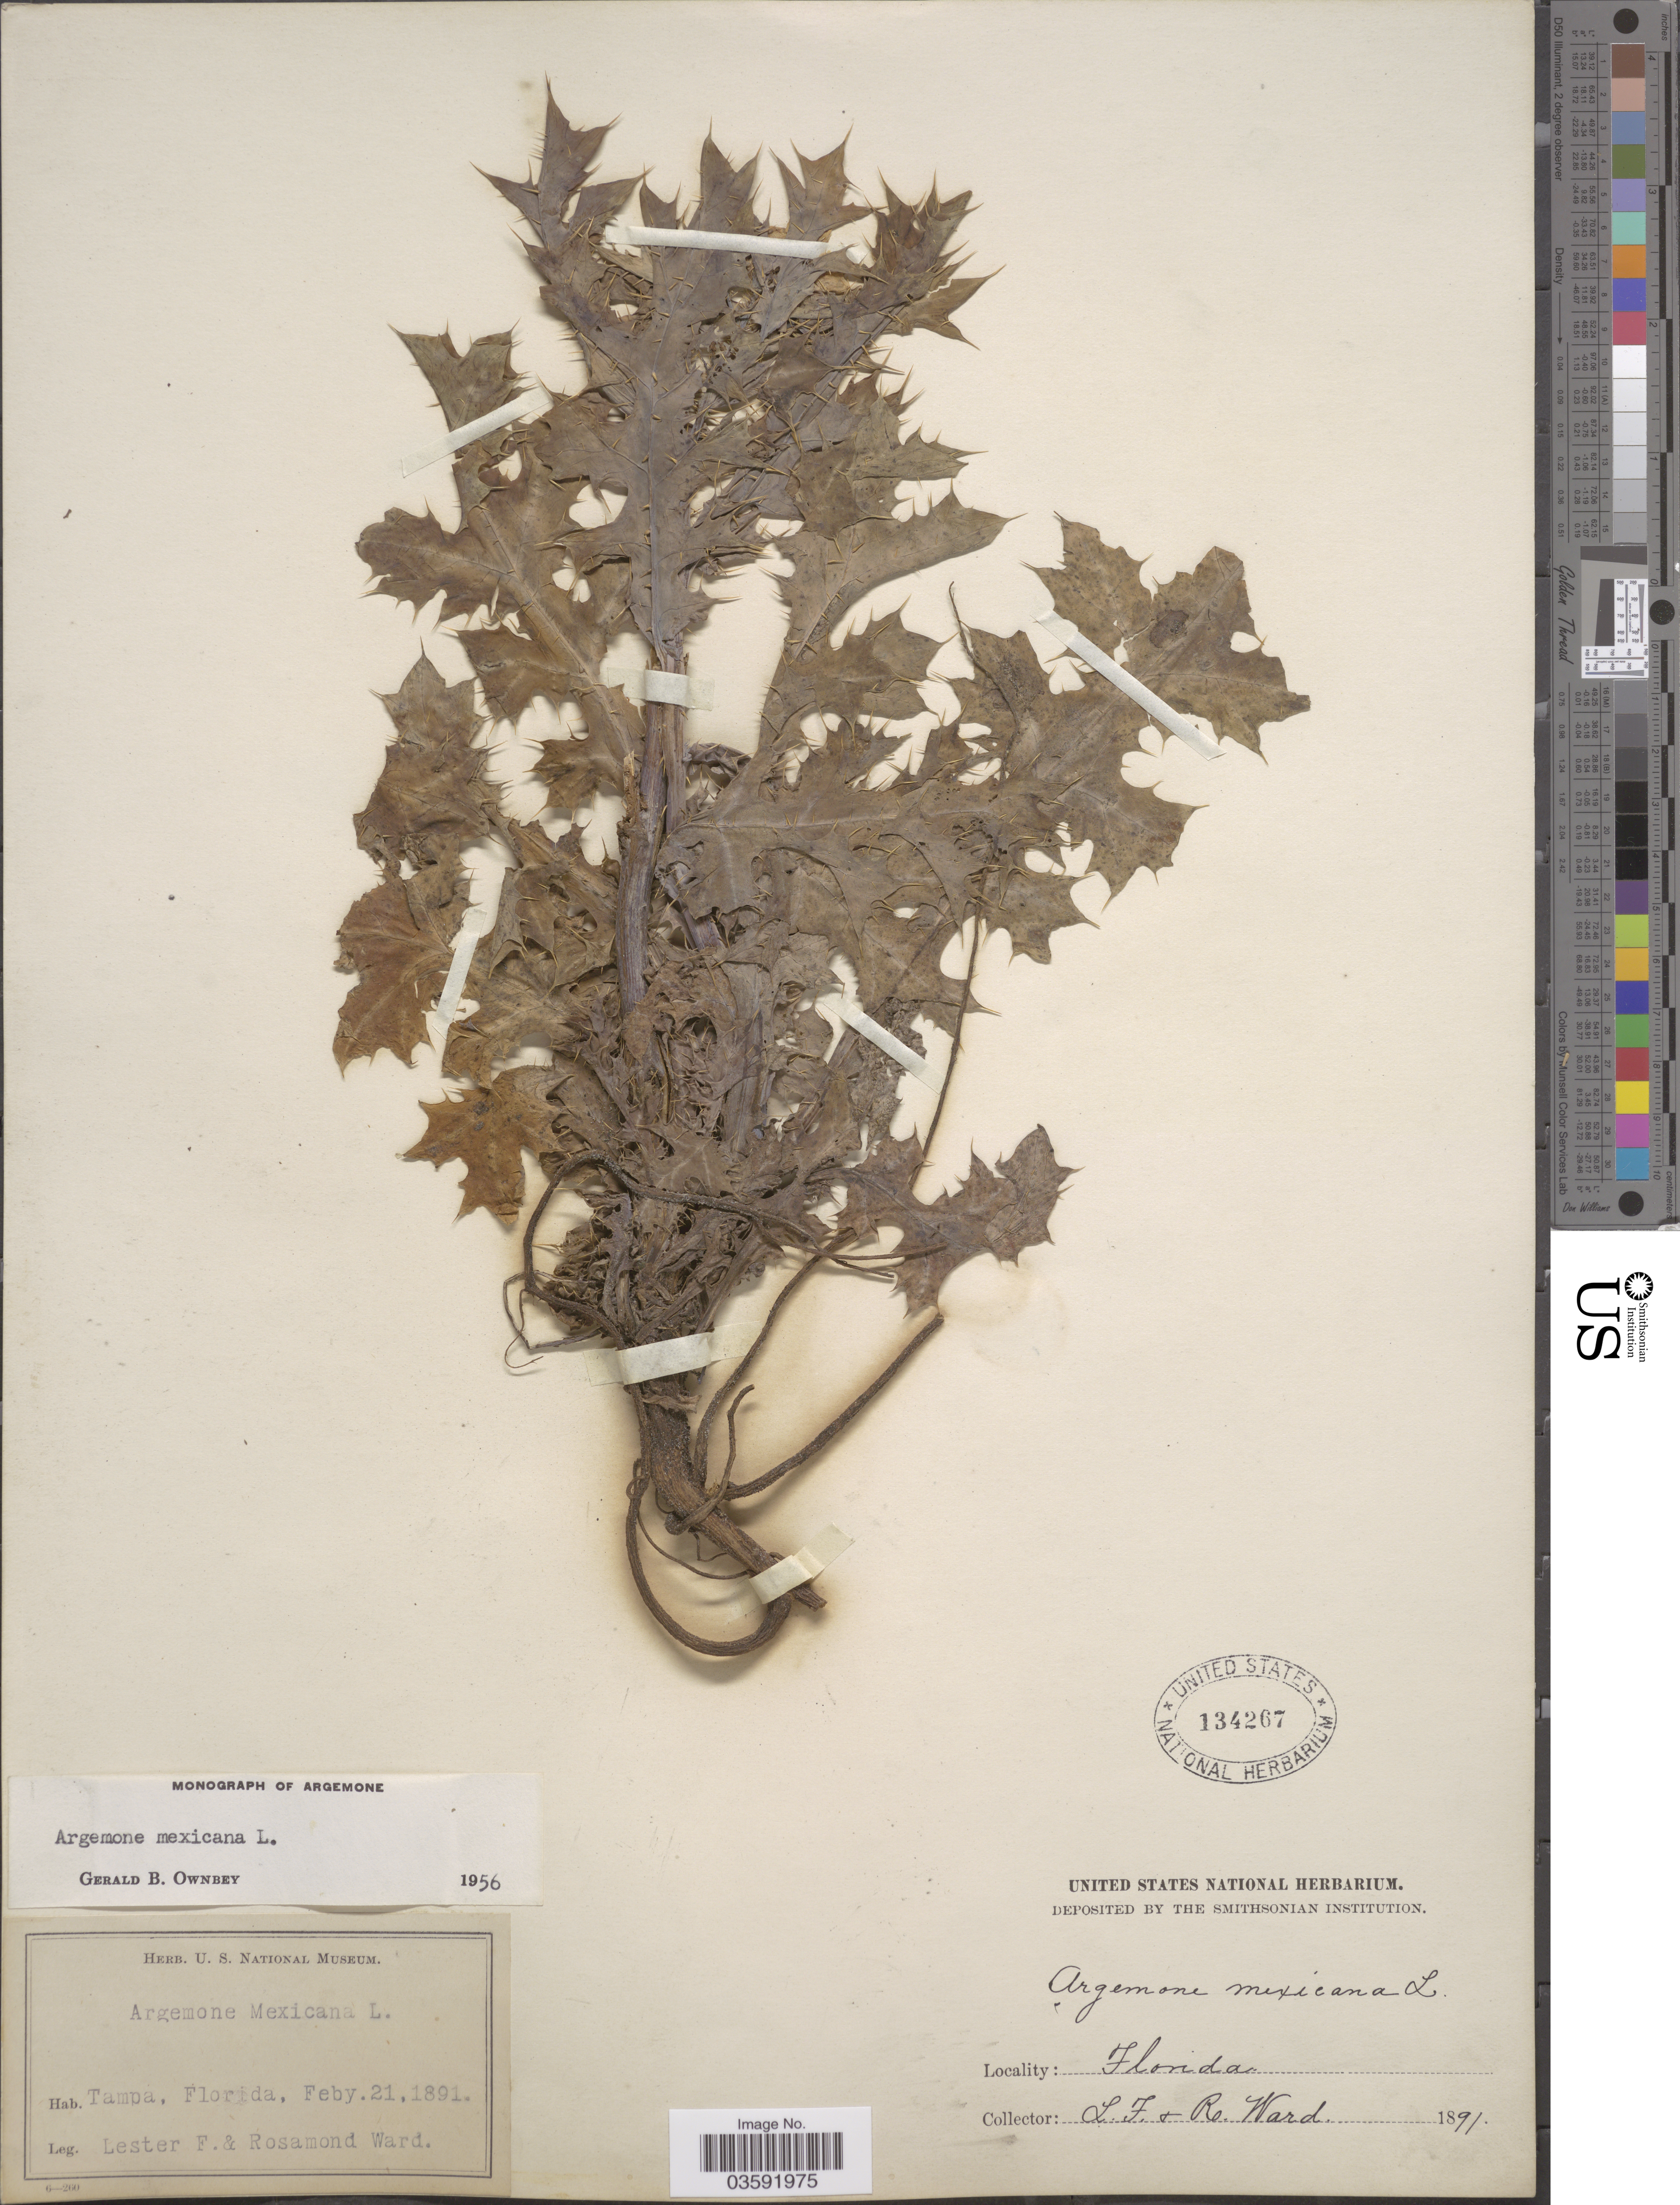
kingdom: Plantae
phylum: Tracheophyta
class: Magnoliopsida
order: Ranunculales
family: Papaveraceae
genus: Argemone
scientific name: Argemone mexicana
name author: L.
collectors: L. F. Ward & R. Ward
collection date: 1891-02-21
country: United States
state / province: Florida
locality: Tampa.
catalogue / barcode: US 134267